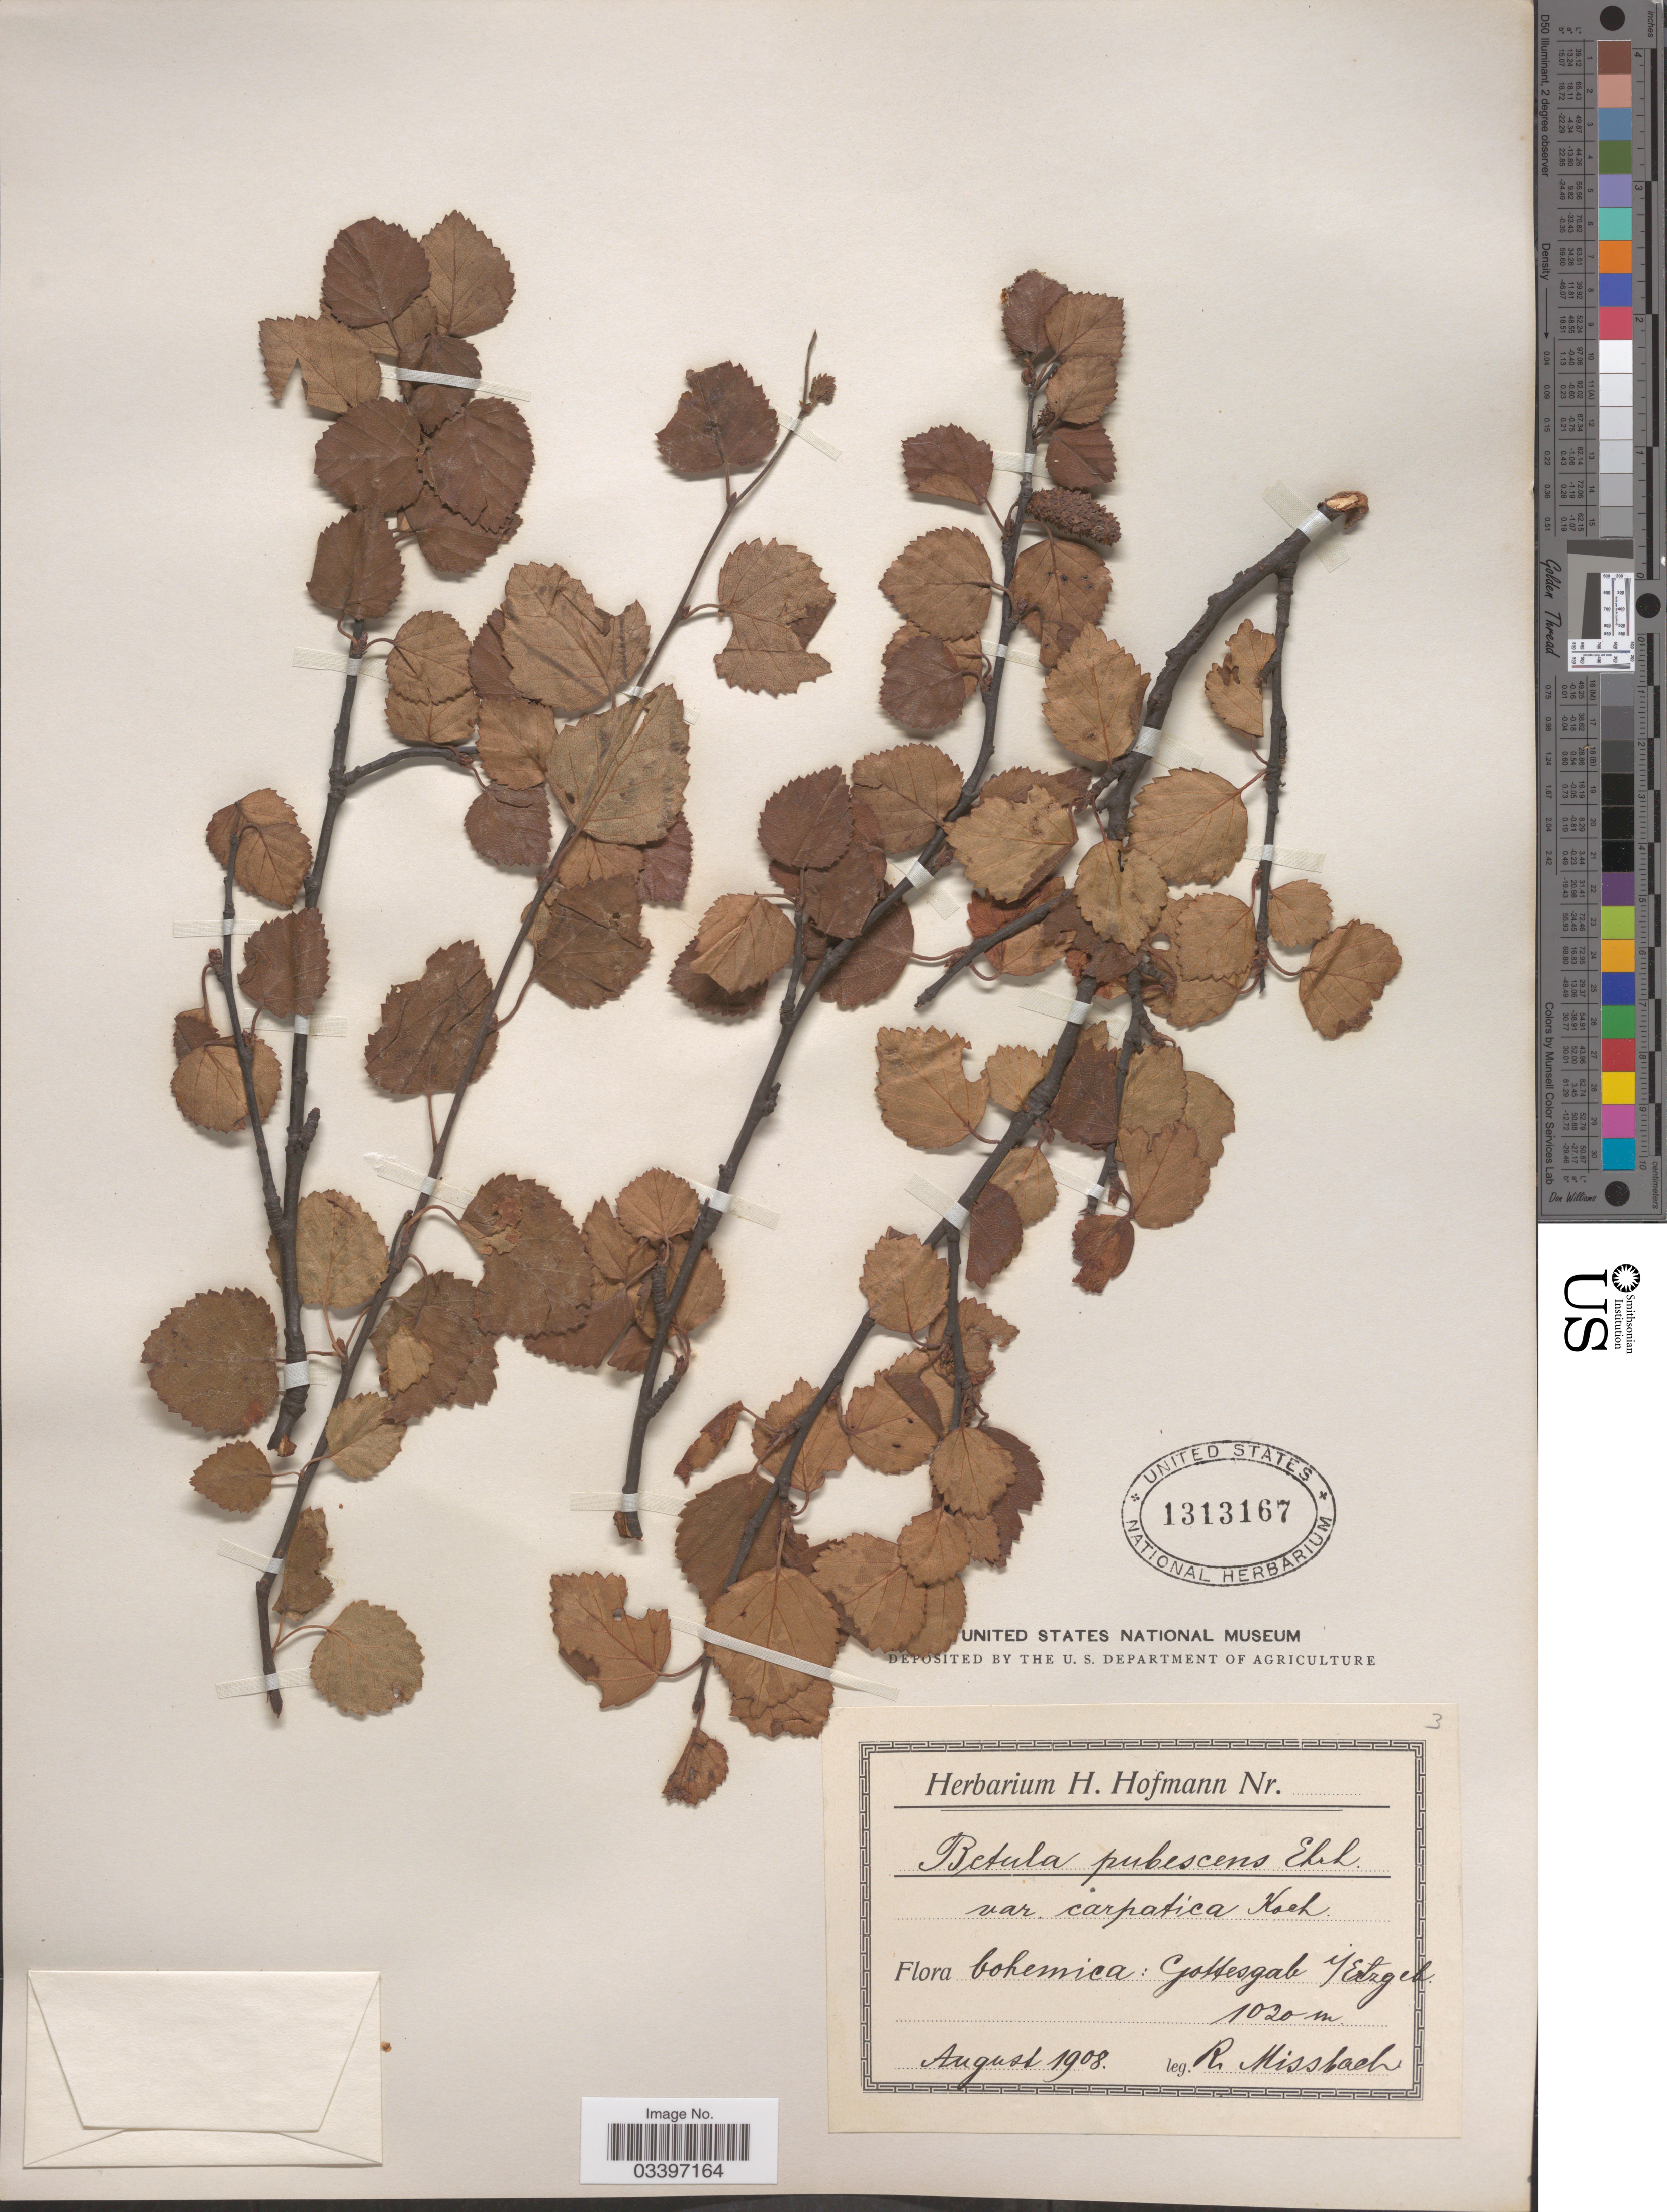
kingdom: Plantae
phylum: Tracheophyta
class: Magnoliopsida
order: Fagales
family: Betulaceae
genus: Betula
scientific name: Betula pubescens var. friesii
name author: (Larsson ex Hartm.) Nyman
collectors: R. Missbach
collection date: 1908-08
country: Czechia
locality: Bohemica: Gottesgab i/ Etzgeb.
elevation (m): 1020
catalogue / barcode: US 1313167